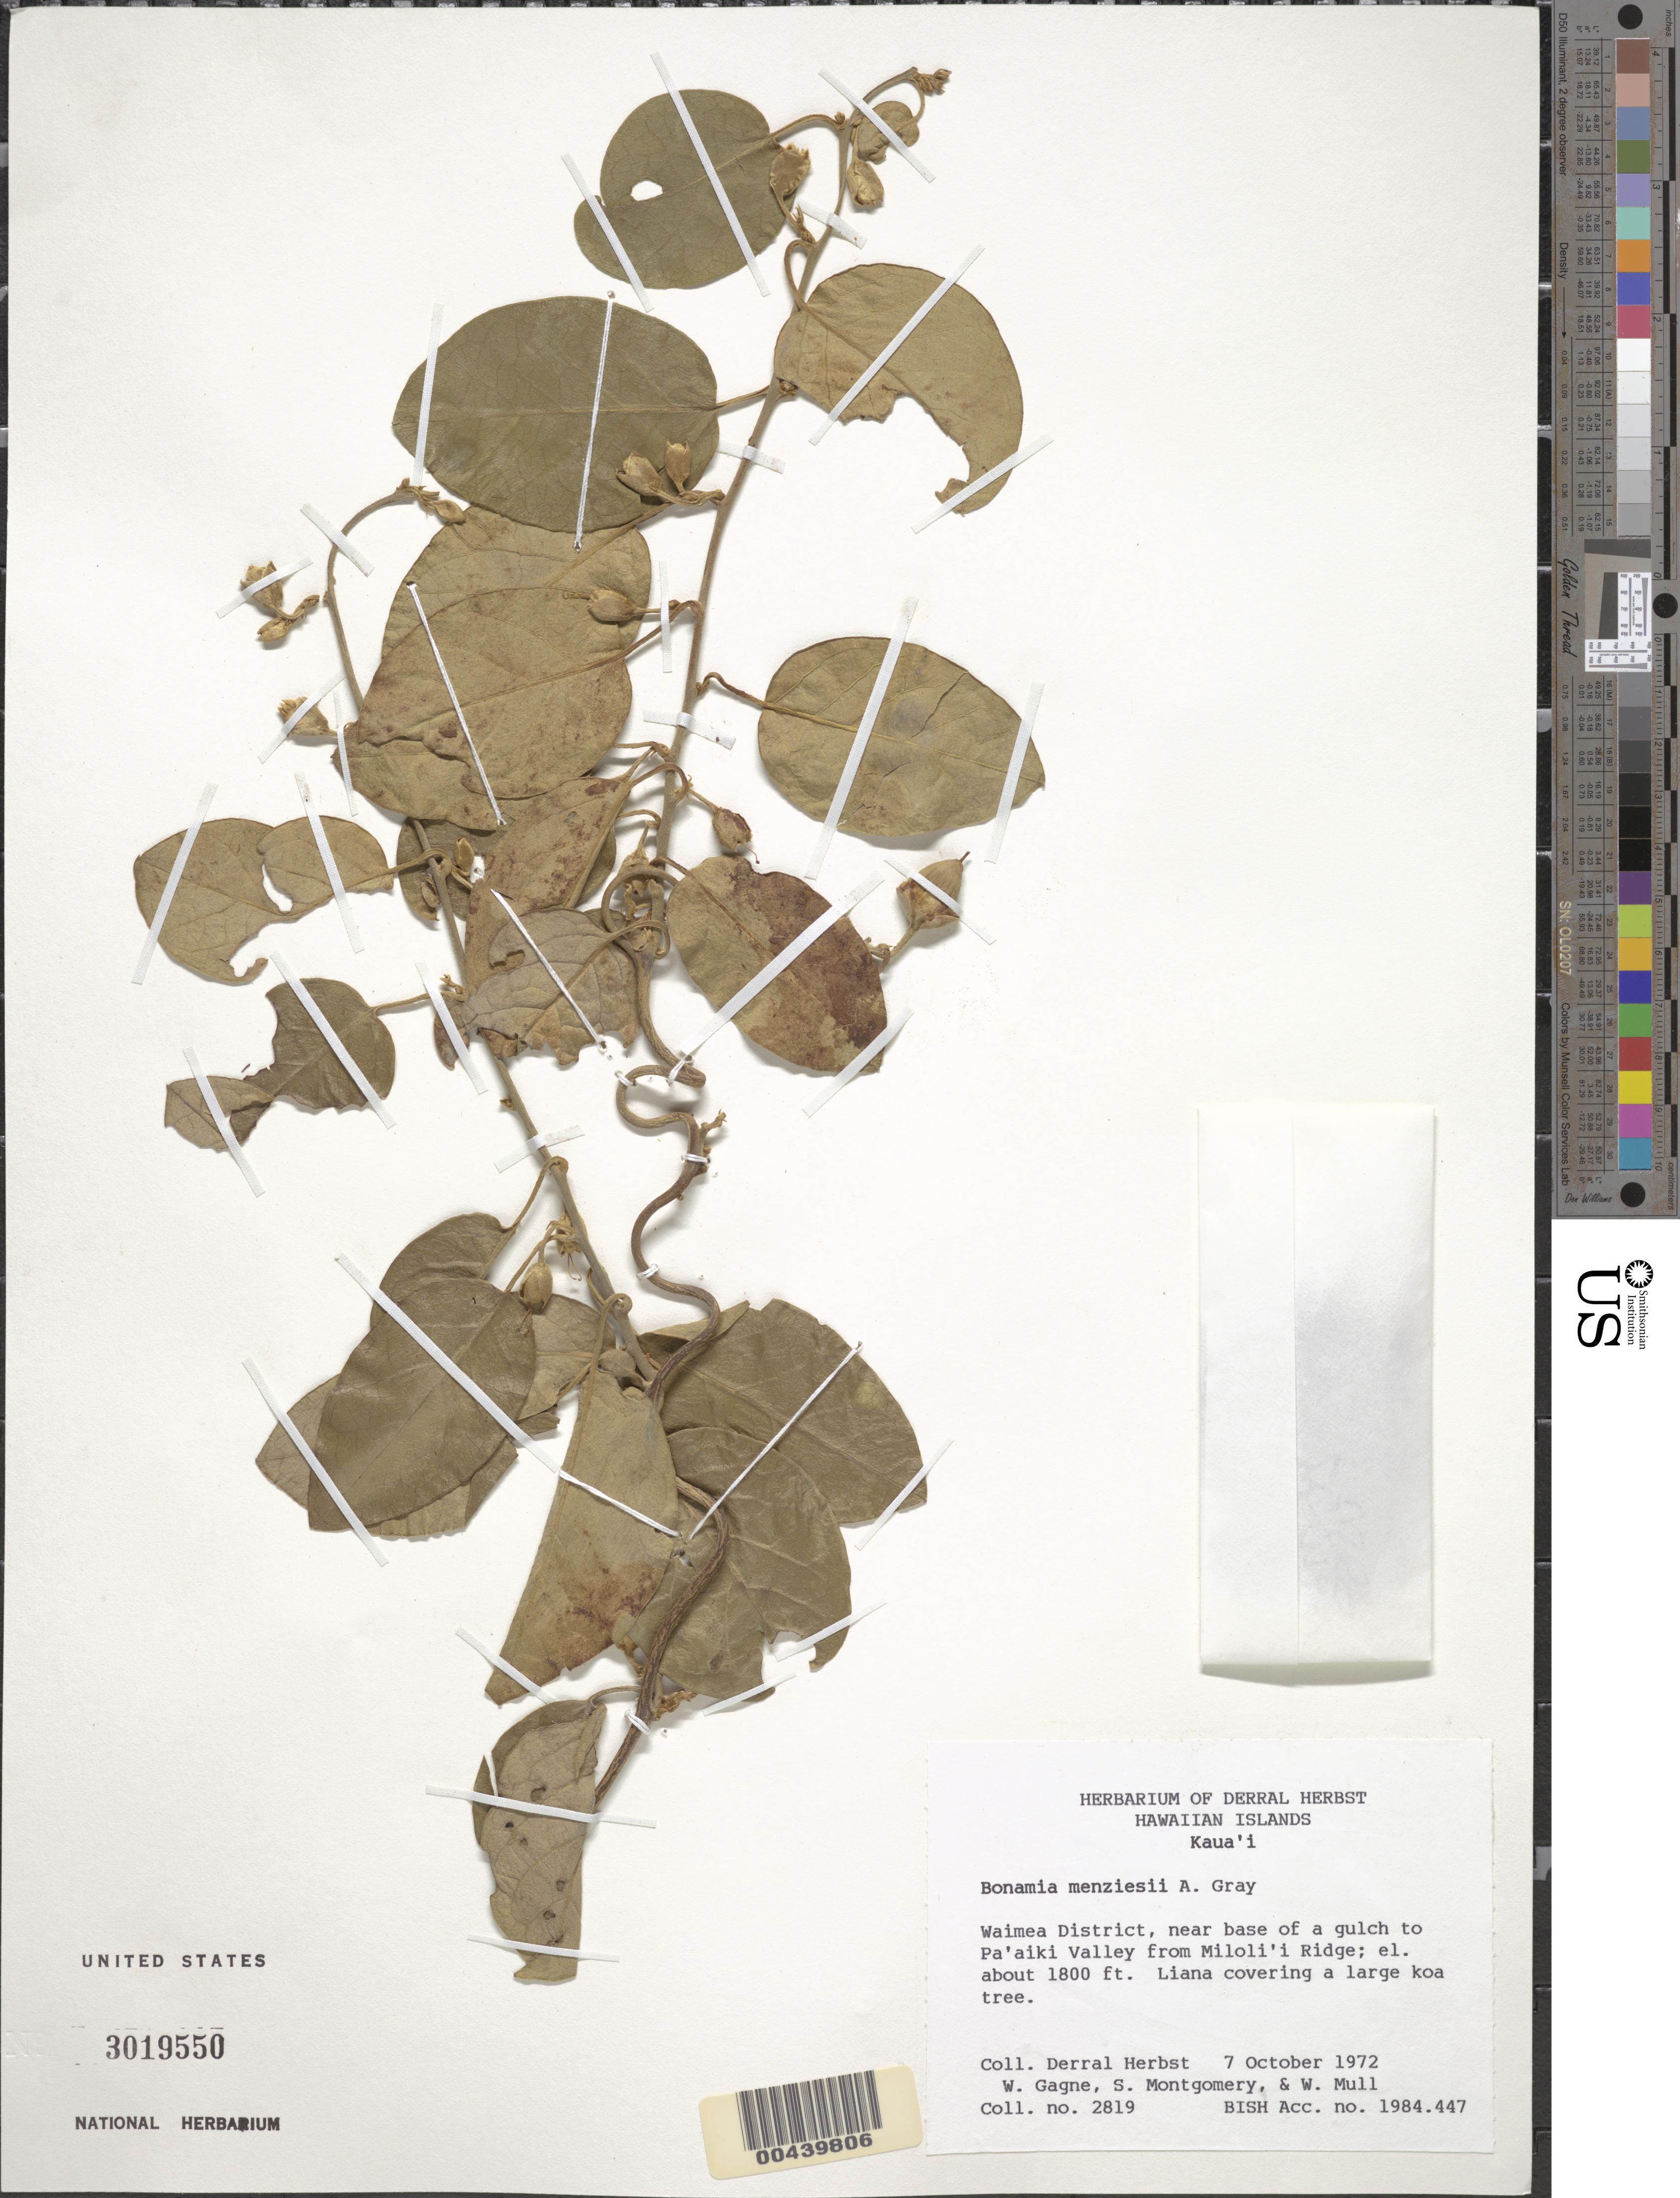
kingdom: Plantae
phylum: Tracheophyta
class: Magnoliopsida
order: Solanales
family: Convolvulaceae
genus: Bonamia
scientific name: Bonamia menziesii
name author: A. Gray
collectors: D. R. Herbst, W. Gagne, S. Montgomery & W. Mull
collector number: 2819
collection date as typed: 7 Oct 1972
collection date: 1972-10-07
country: United States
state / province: Hawaii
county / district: Kauai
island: Kaua'i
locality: Waimea District, near base of gulch to Pa'aiki Valley from Miloli'i Ridge.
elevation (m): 549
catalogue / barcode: US 3019550